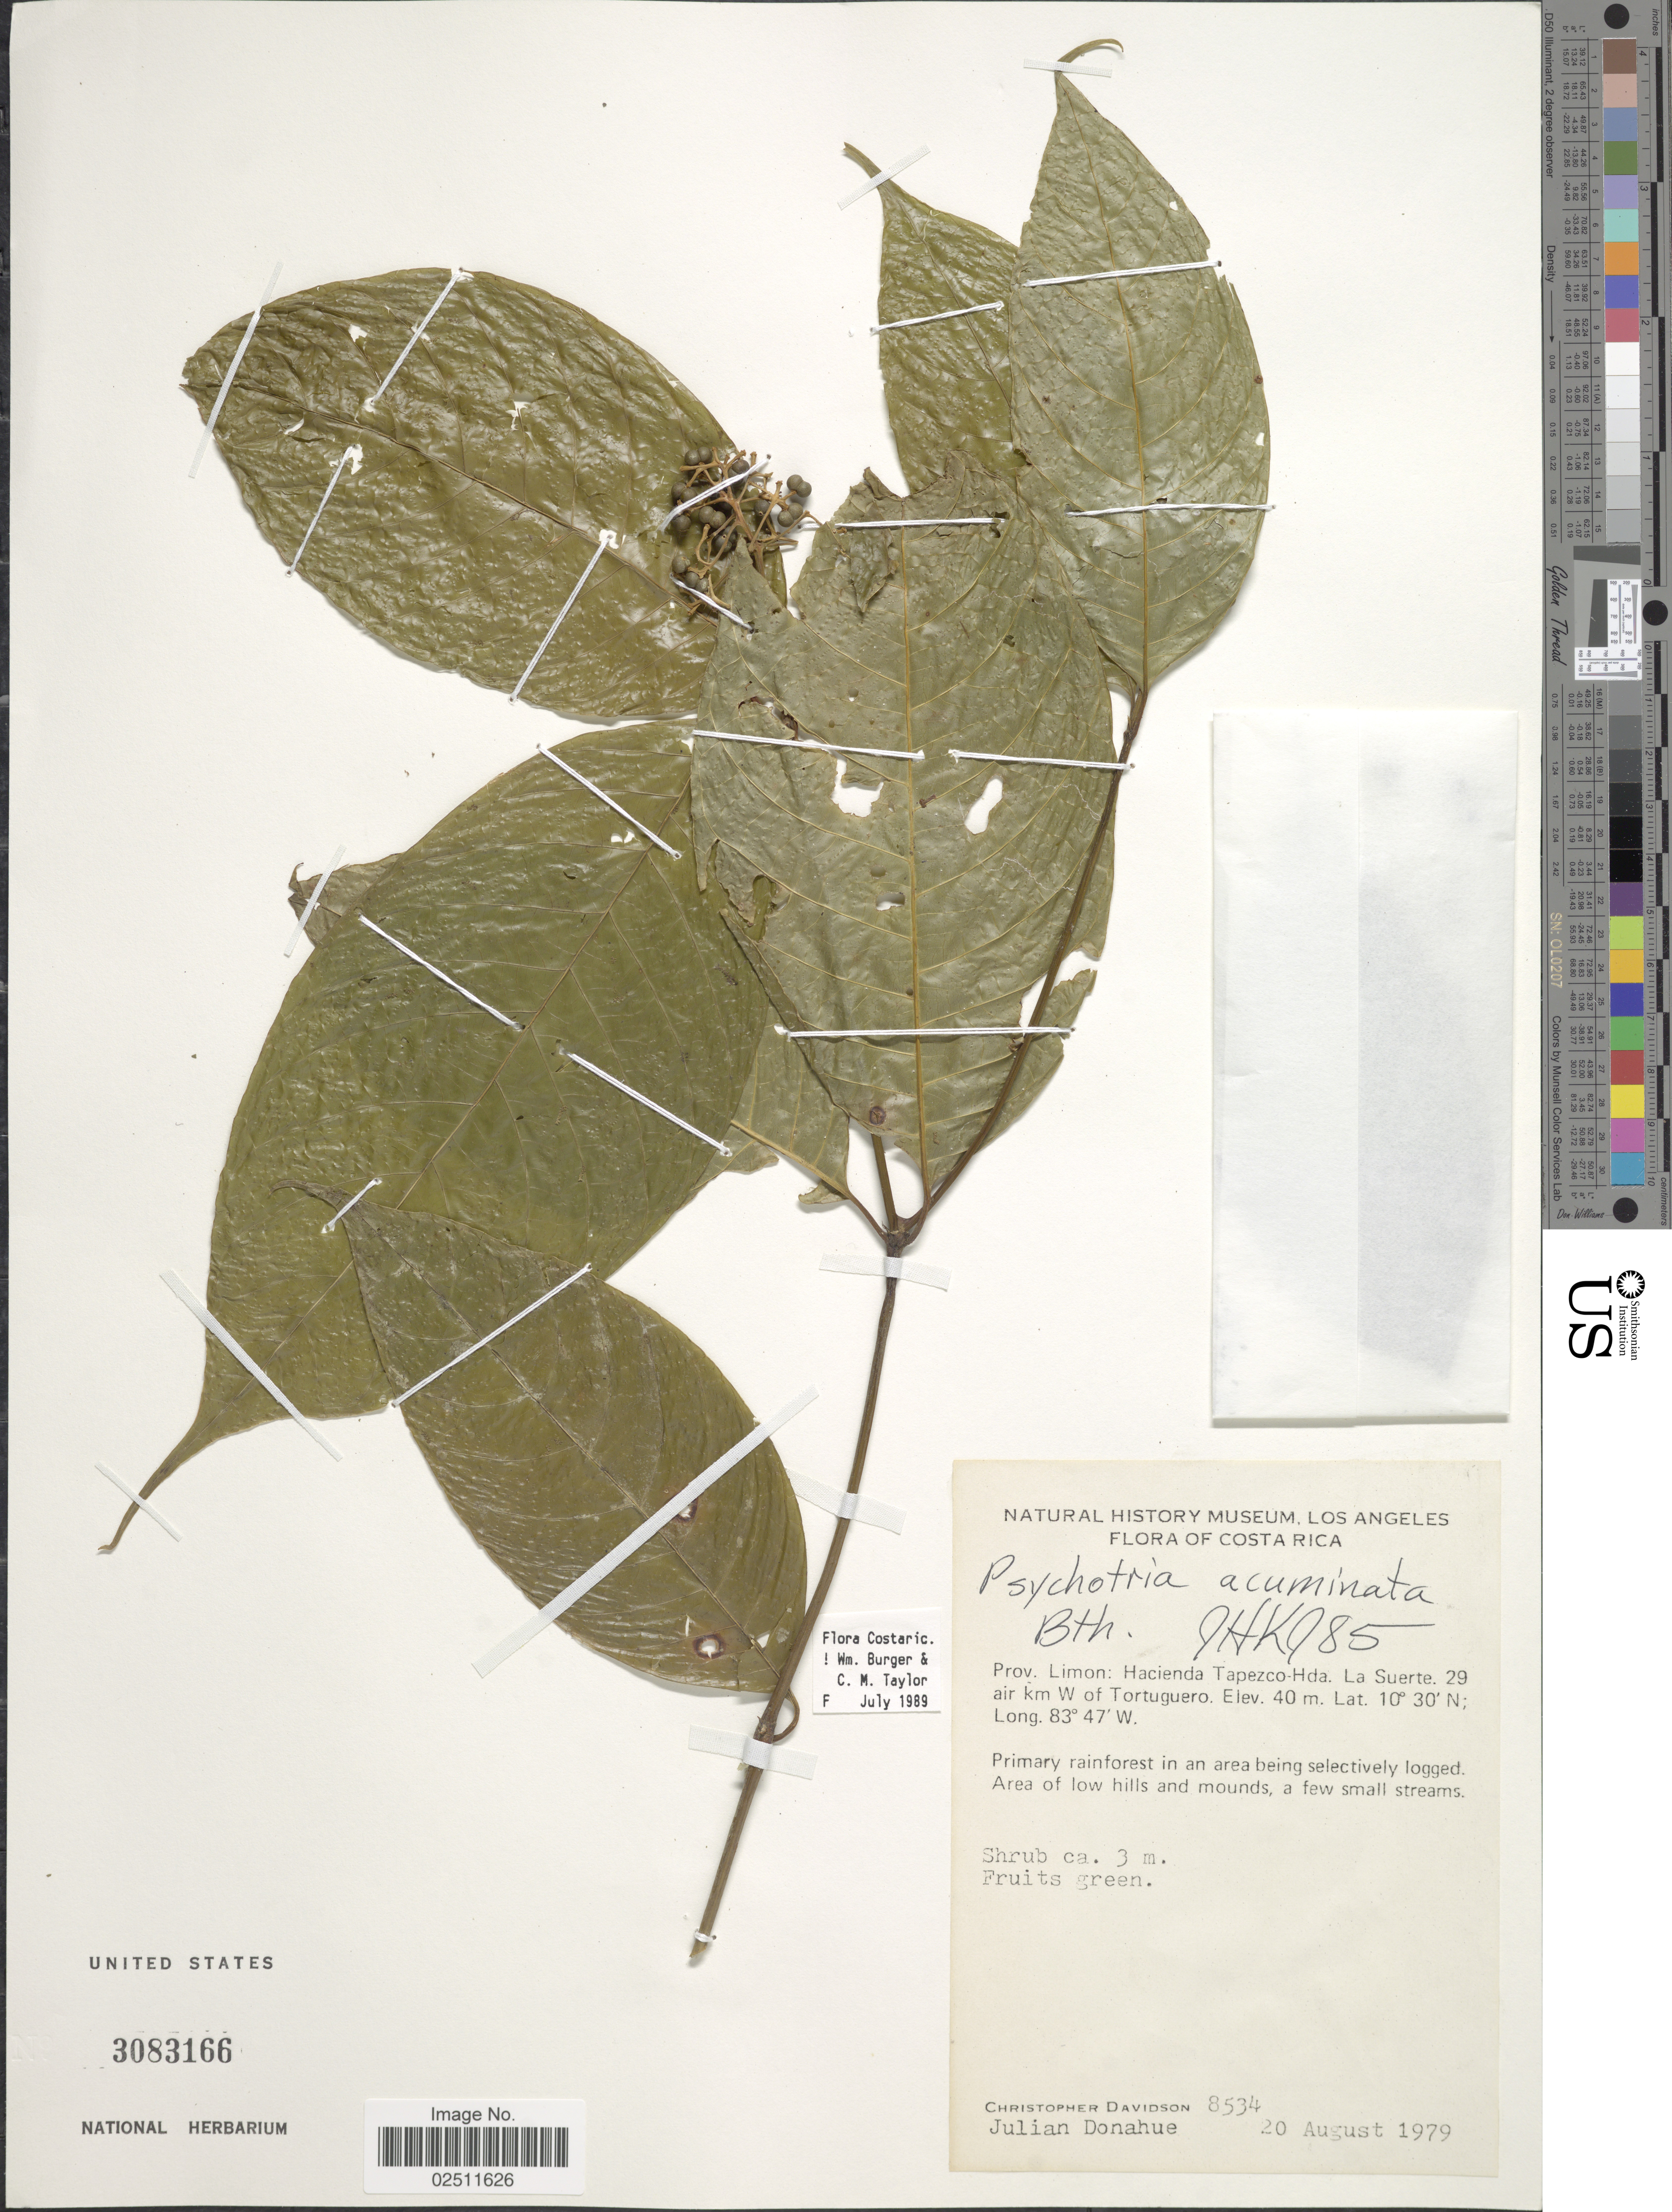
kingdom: Plantae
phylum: Tracheophyta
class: Magnoliopsida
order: Gentianales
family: Rubiaceae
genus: Psychotria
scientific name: Psychotria acuminata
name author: Benth.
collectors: C. Davidson & J. Donahue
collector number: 8534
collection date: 1979-08-20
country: Costa Rica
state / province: Limón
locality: Hacienda Tapezco-Hda. La Suerte. 29 air km W of Tortuguero.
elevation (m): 40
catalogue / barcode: US 3083166